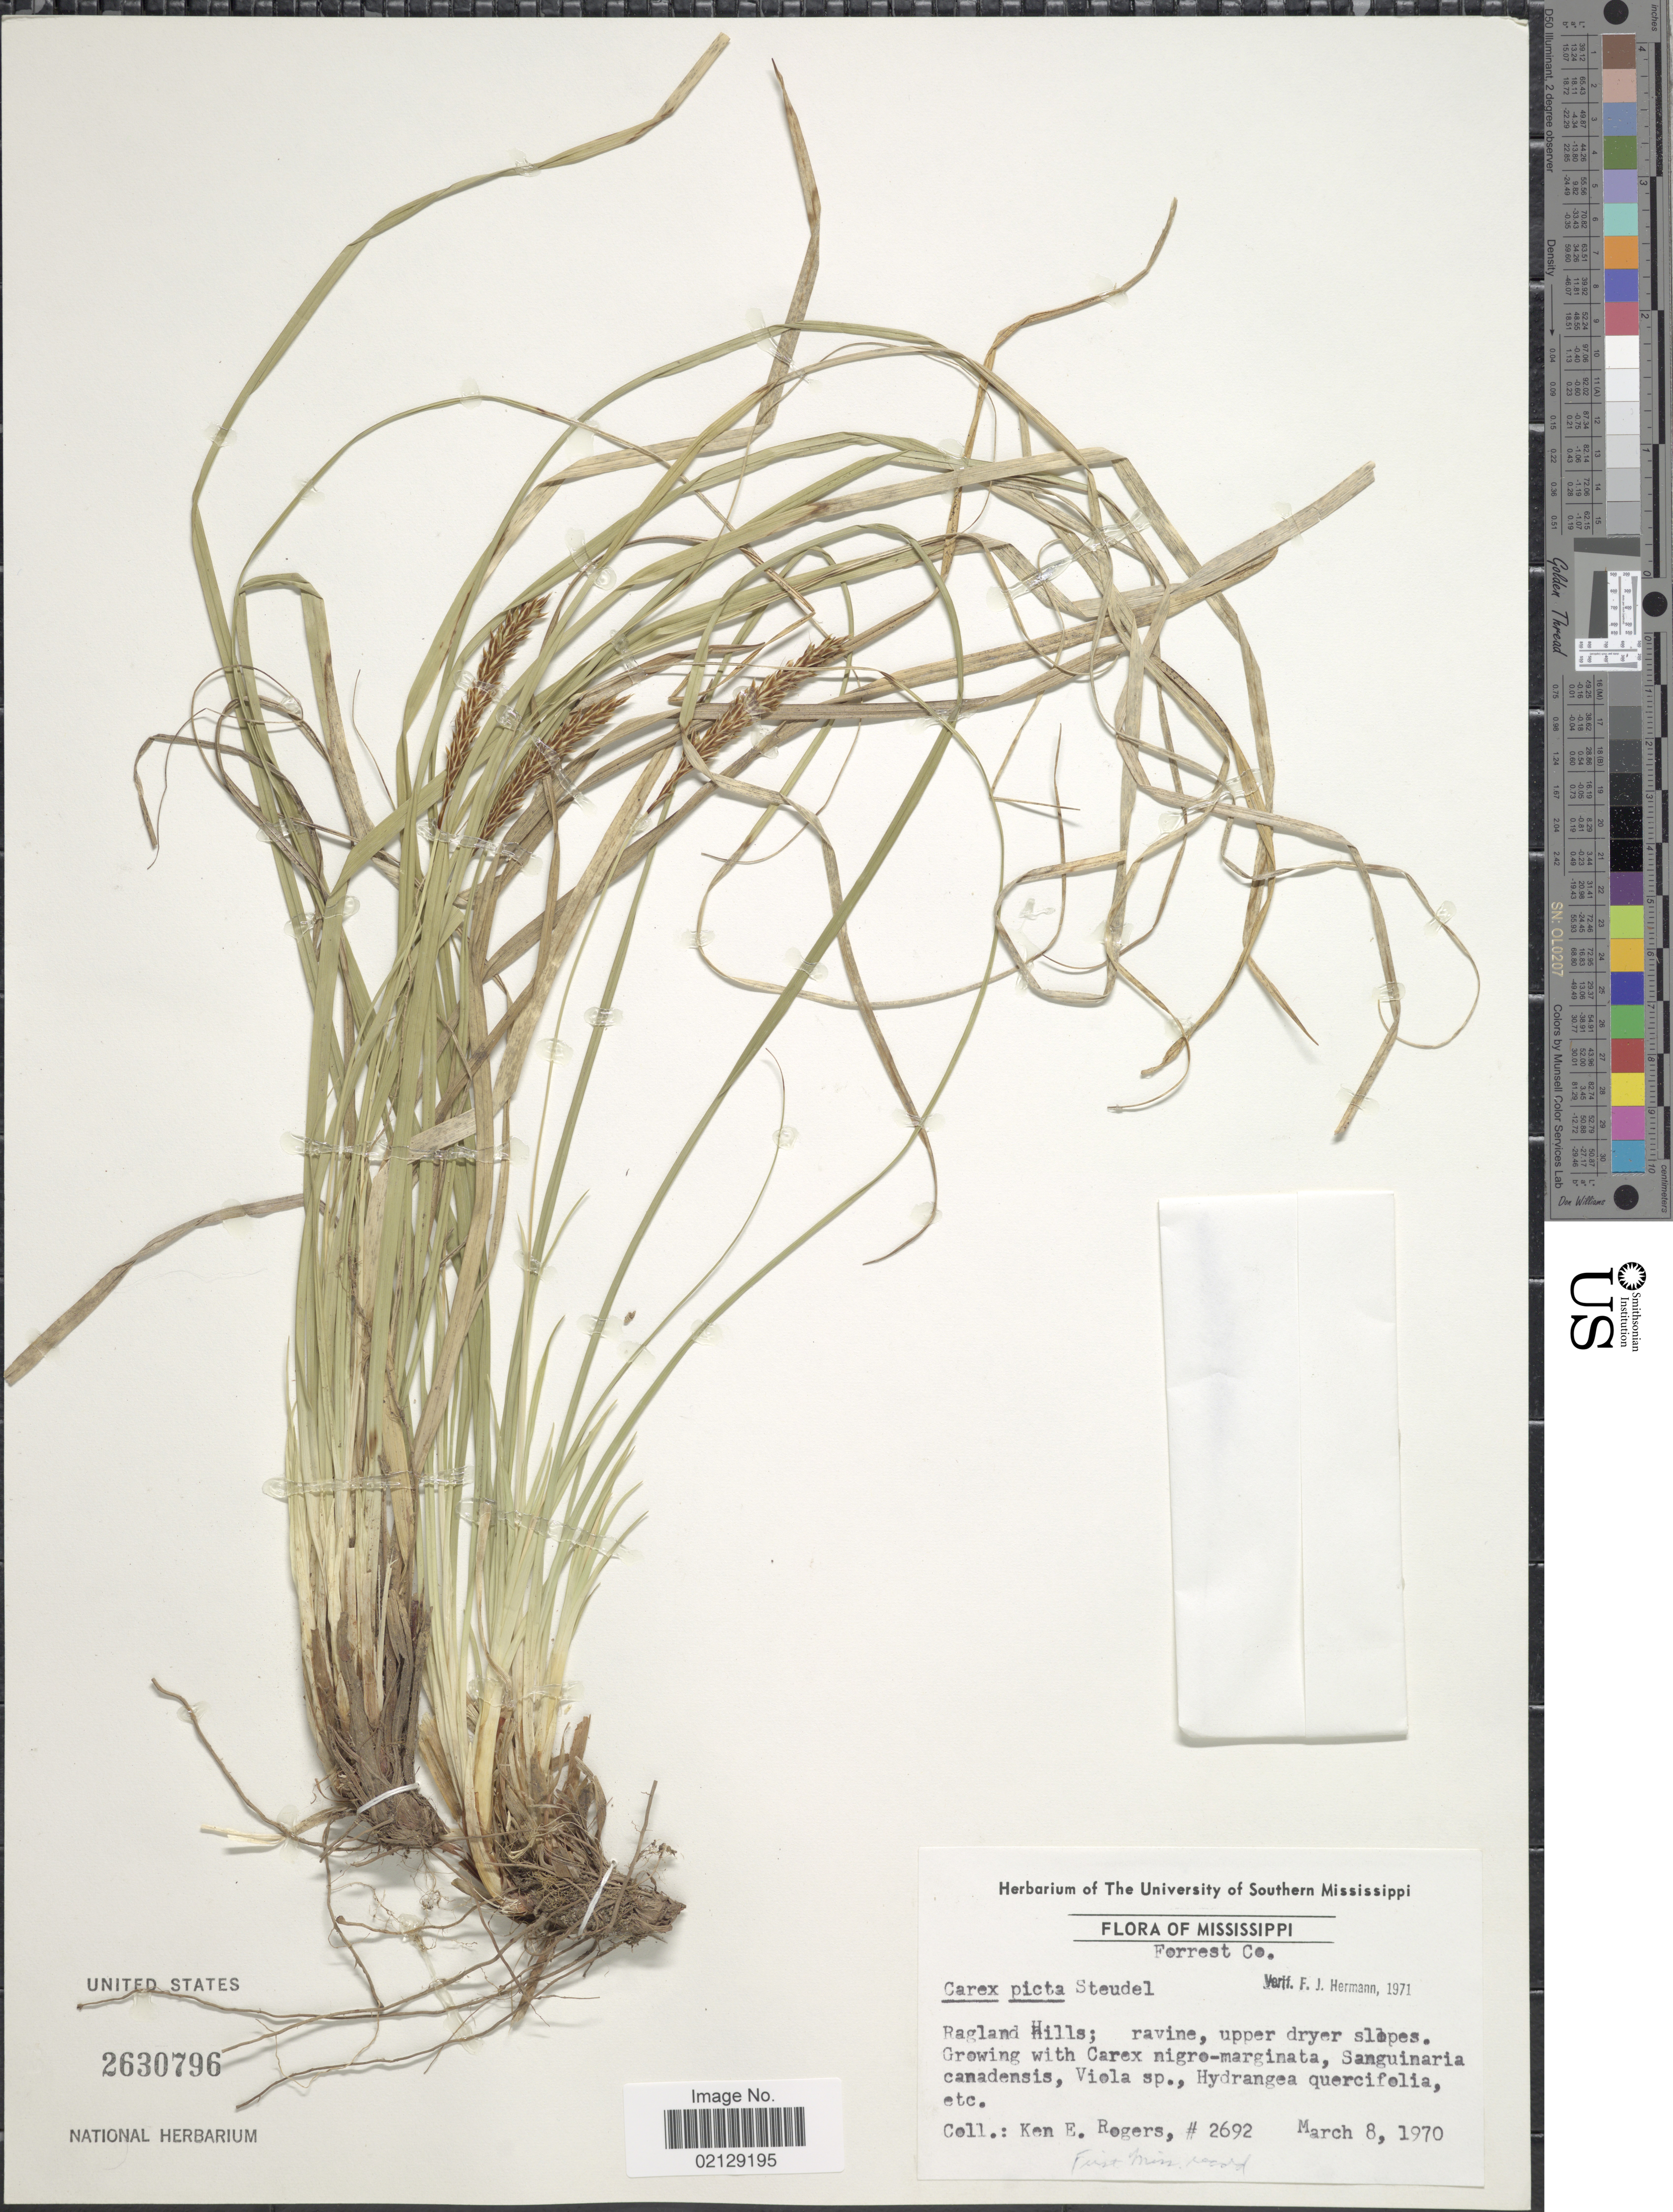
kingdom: Plantae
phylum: Tracheophyta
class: Liliopsida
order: Poales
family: Cyperaceae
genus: Carex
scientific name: Carex picta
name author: Steud.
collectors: K. Rogers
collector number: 2692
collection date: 1970-03-08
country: United States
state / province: Mississippi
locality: Forrest Co., Ragland Hills; ravine, upper dryer slopes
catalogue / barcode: US 2630796